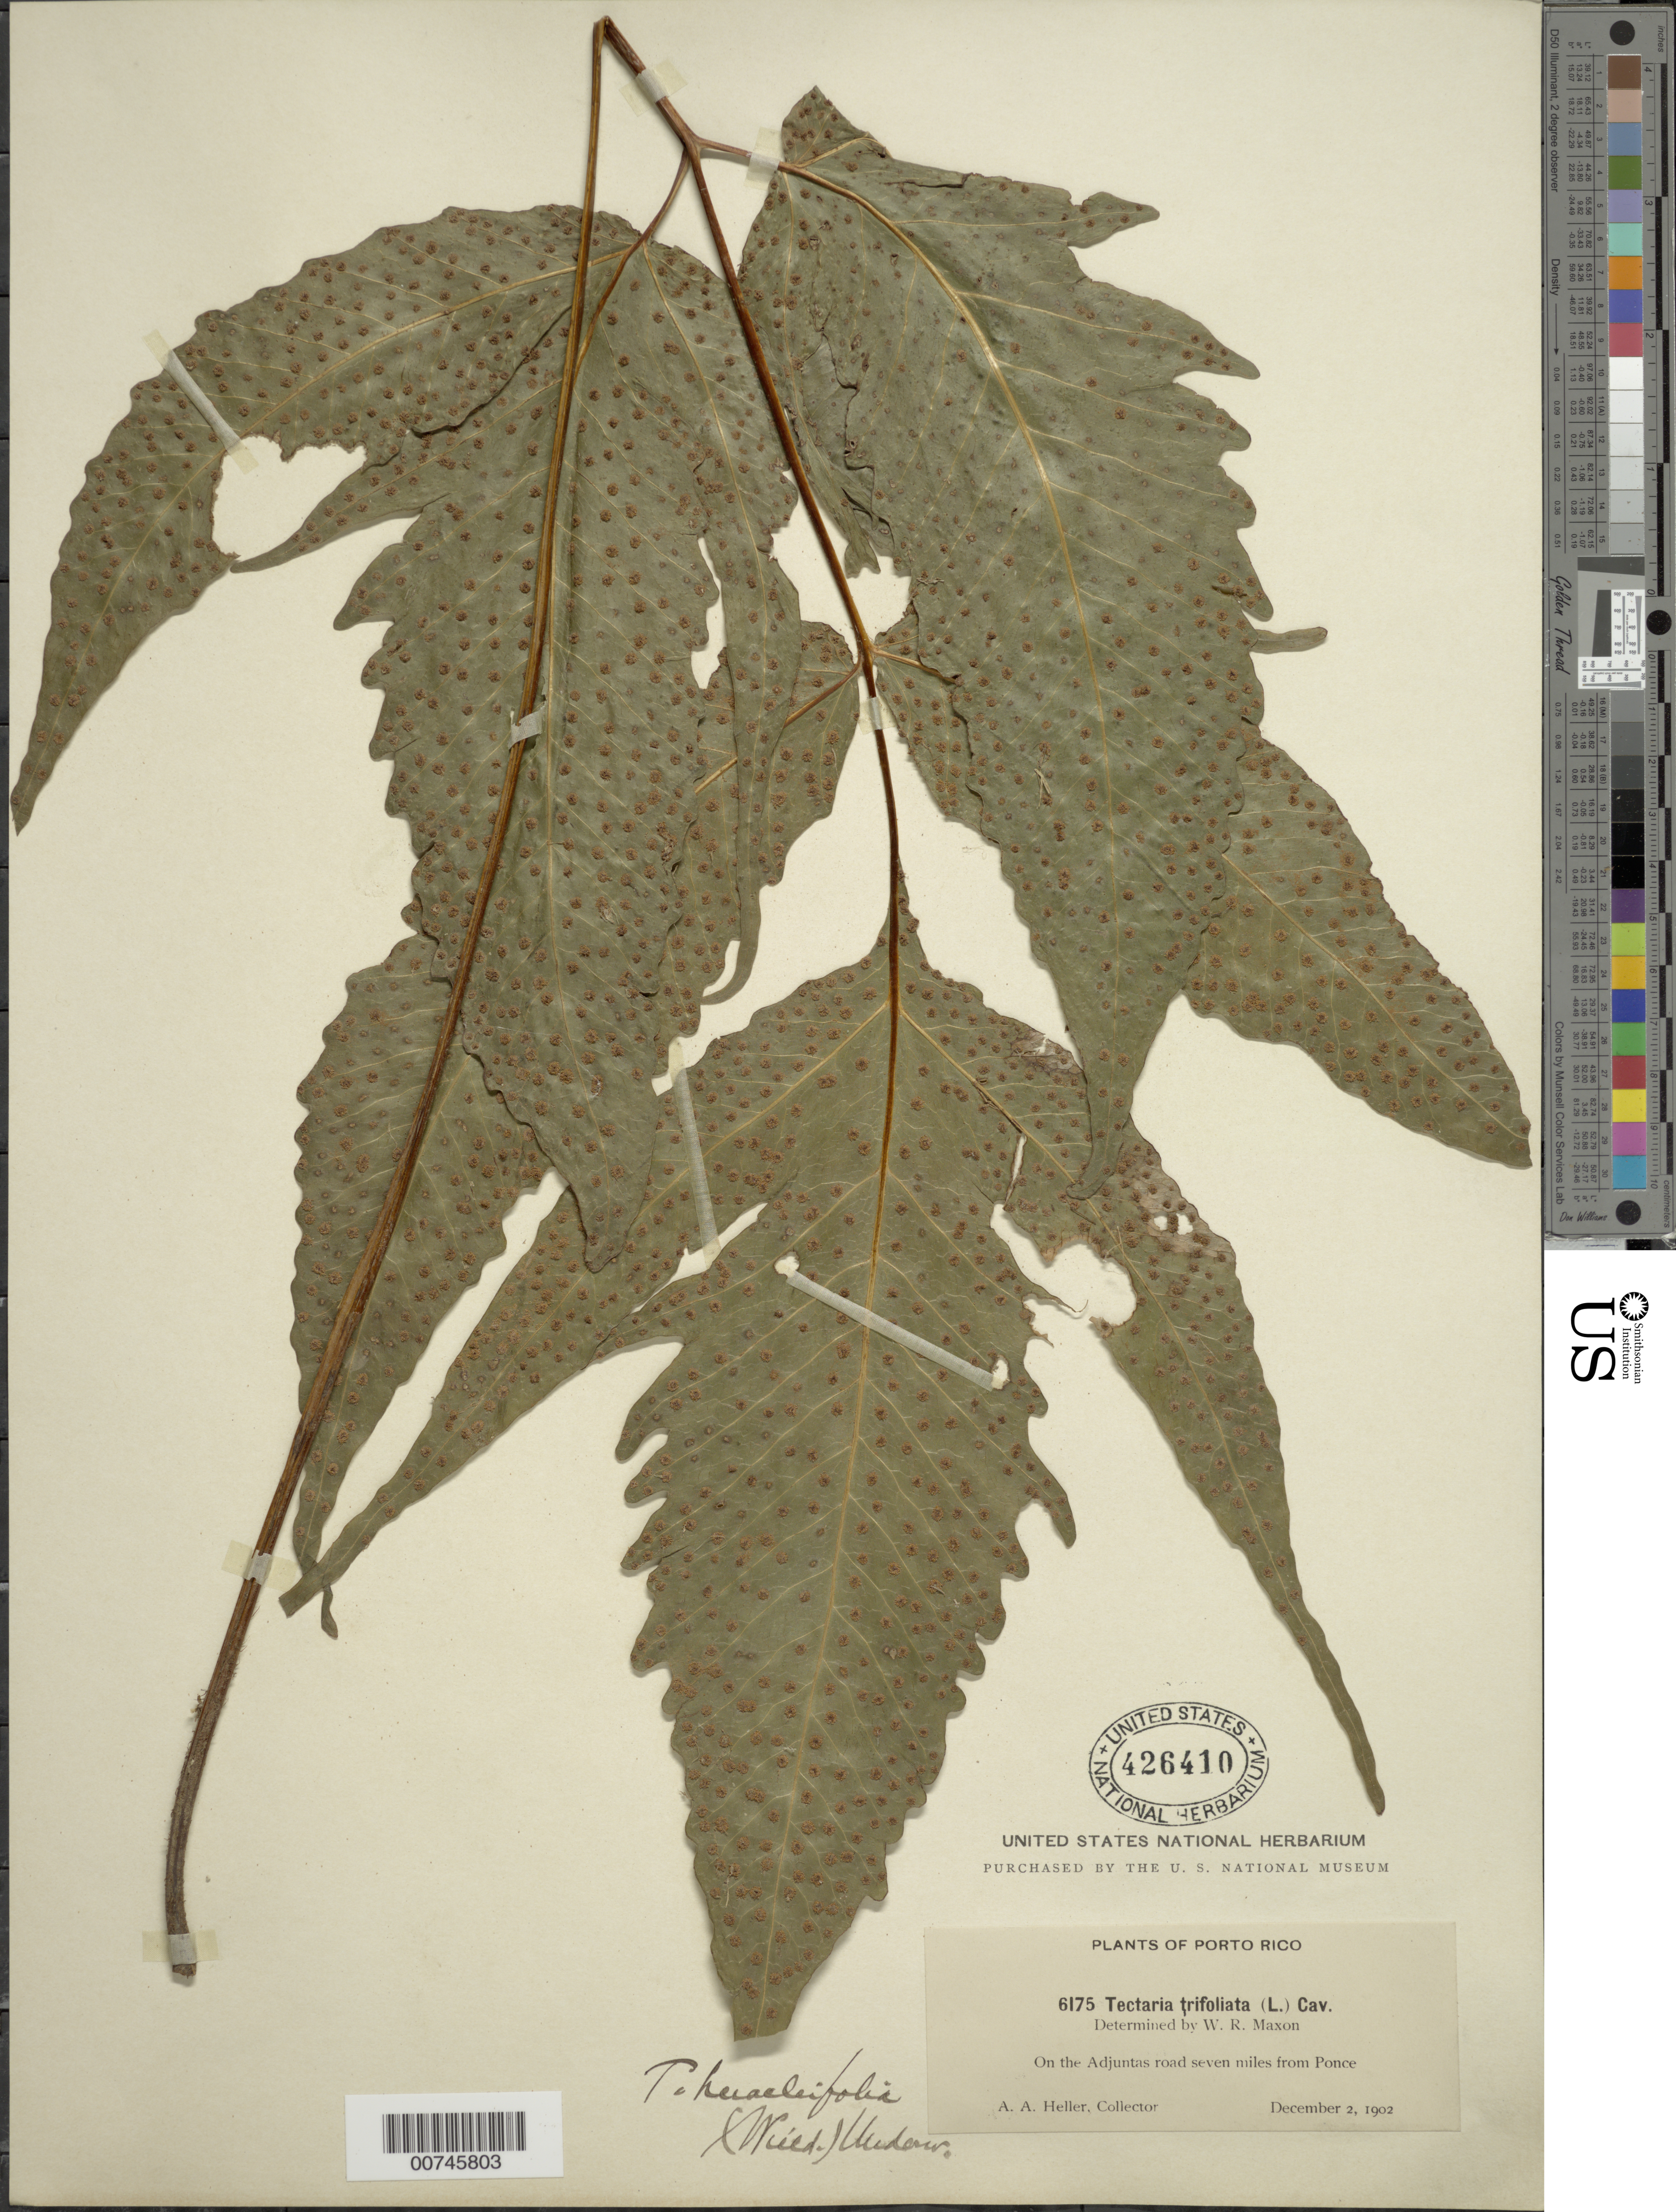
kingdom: Plantae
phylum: Tracheophyta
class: Polypodiopsida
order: Polypodiales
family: Tectariaceae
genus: Tectaria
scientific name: Tectaria heracleifolia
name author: (Willd.) Underw.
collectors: A. A. Heller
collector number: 6175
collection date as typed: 02 Dec 1902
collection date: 1902-12-02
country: Puerto Rico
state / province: Ponce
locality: On the Adjuntas road seven miles from Ponce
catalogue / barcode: US 426410